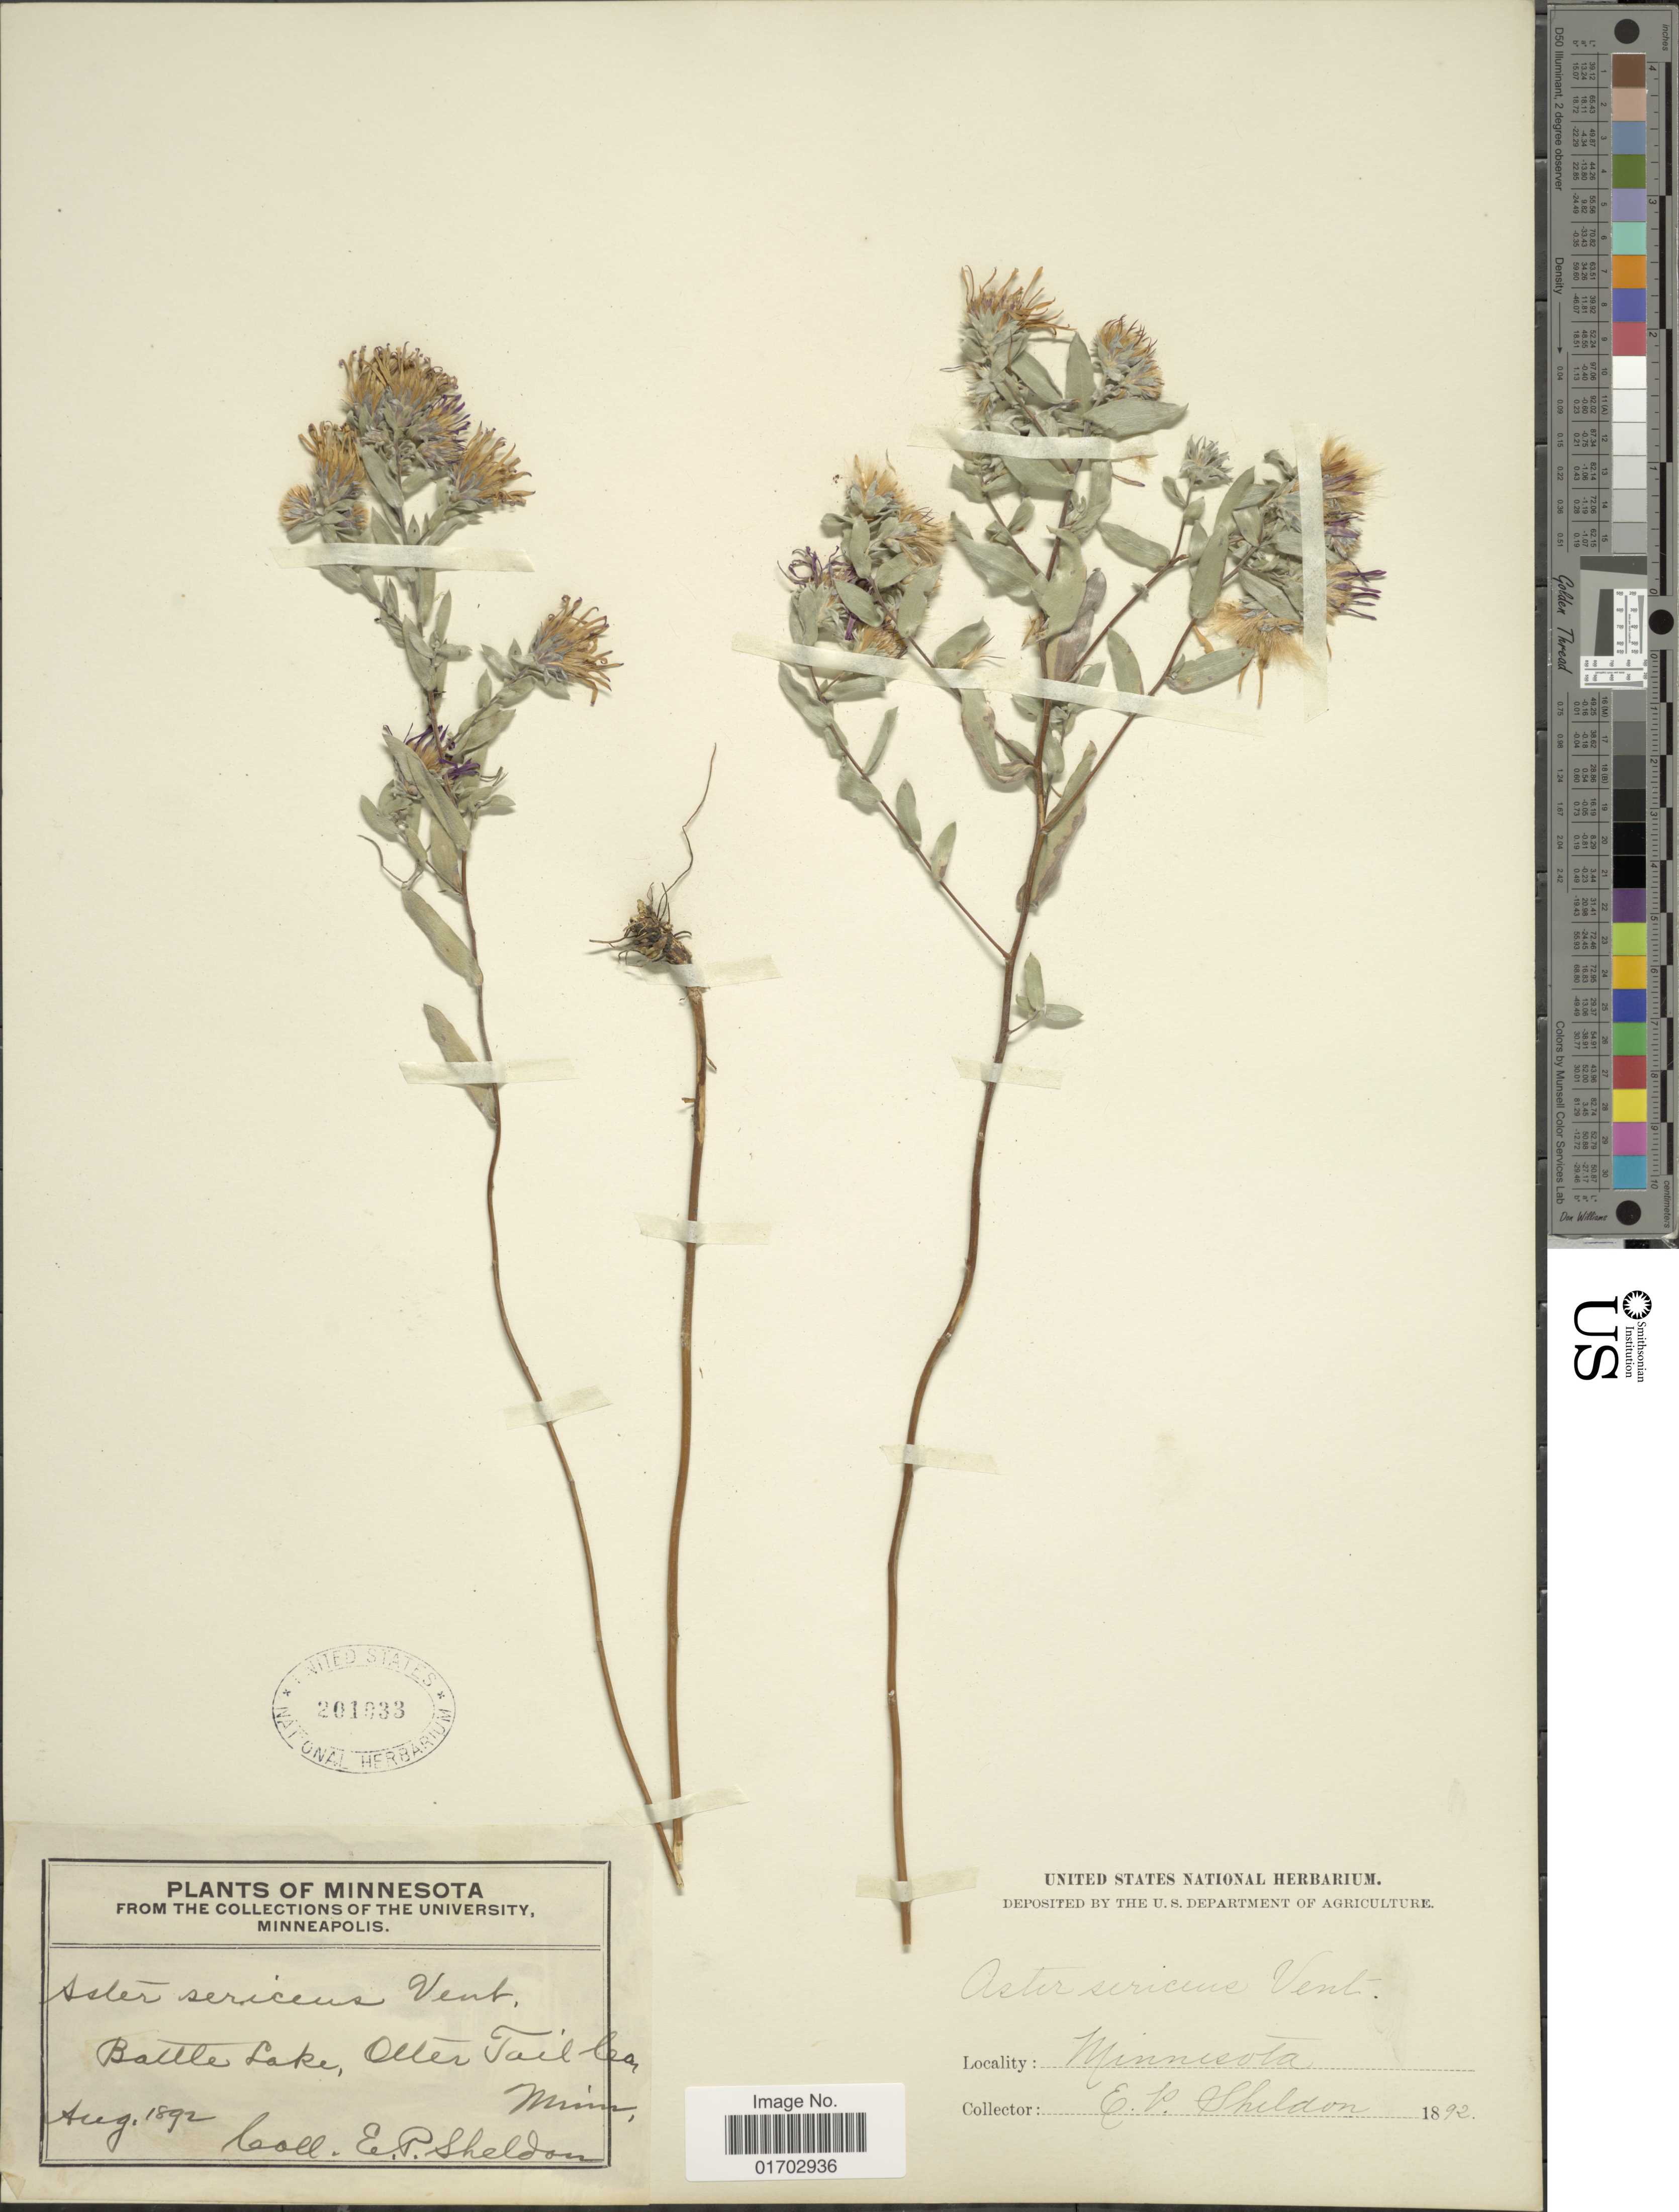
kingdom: Plantae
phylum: Tracheophyta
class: Magnoliopsida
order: Asterales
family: Asteraceae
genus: Symphyotrichum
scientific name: Symphyotrichum sericeum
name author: (Vent.) G.L. Nesom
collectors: E. P. Sheldon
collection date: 1892-08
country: United States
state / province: Minnesota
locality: Battle Lake, Otter Tail Co.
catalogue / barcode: US 201933